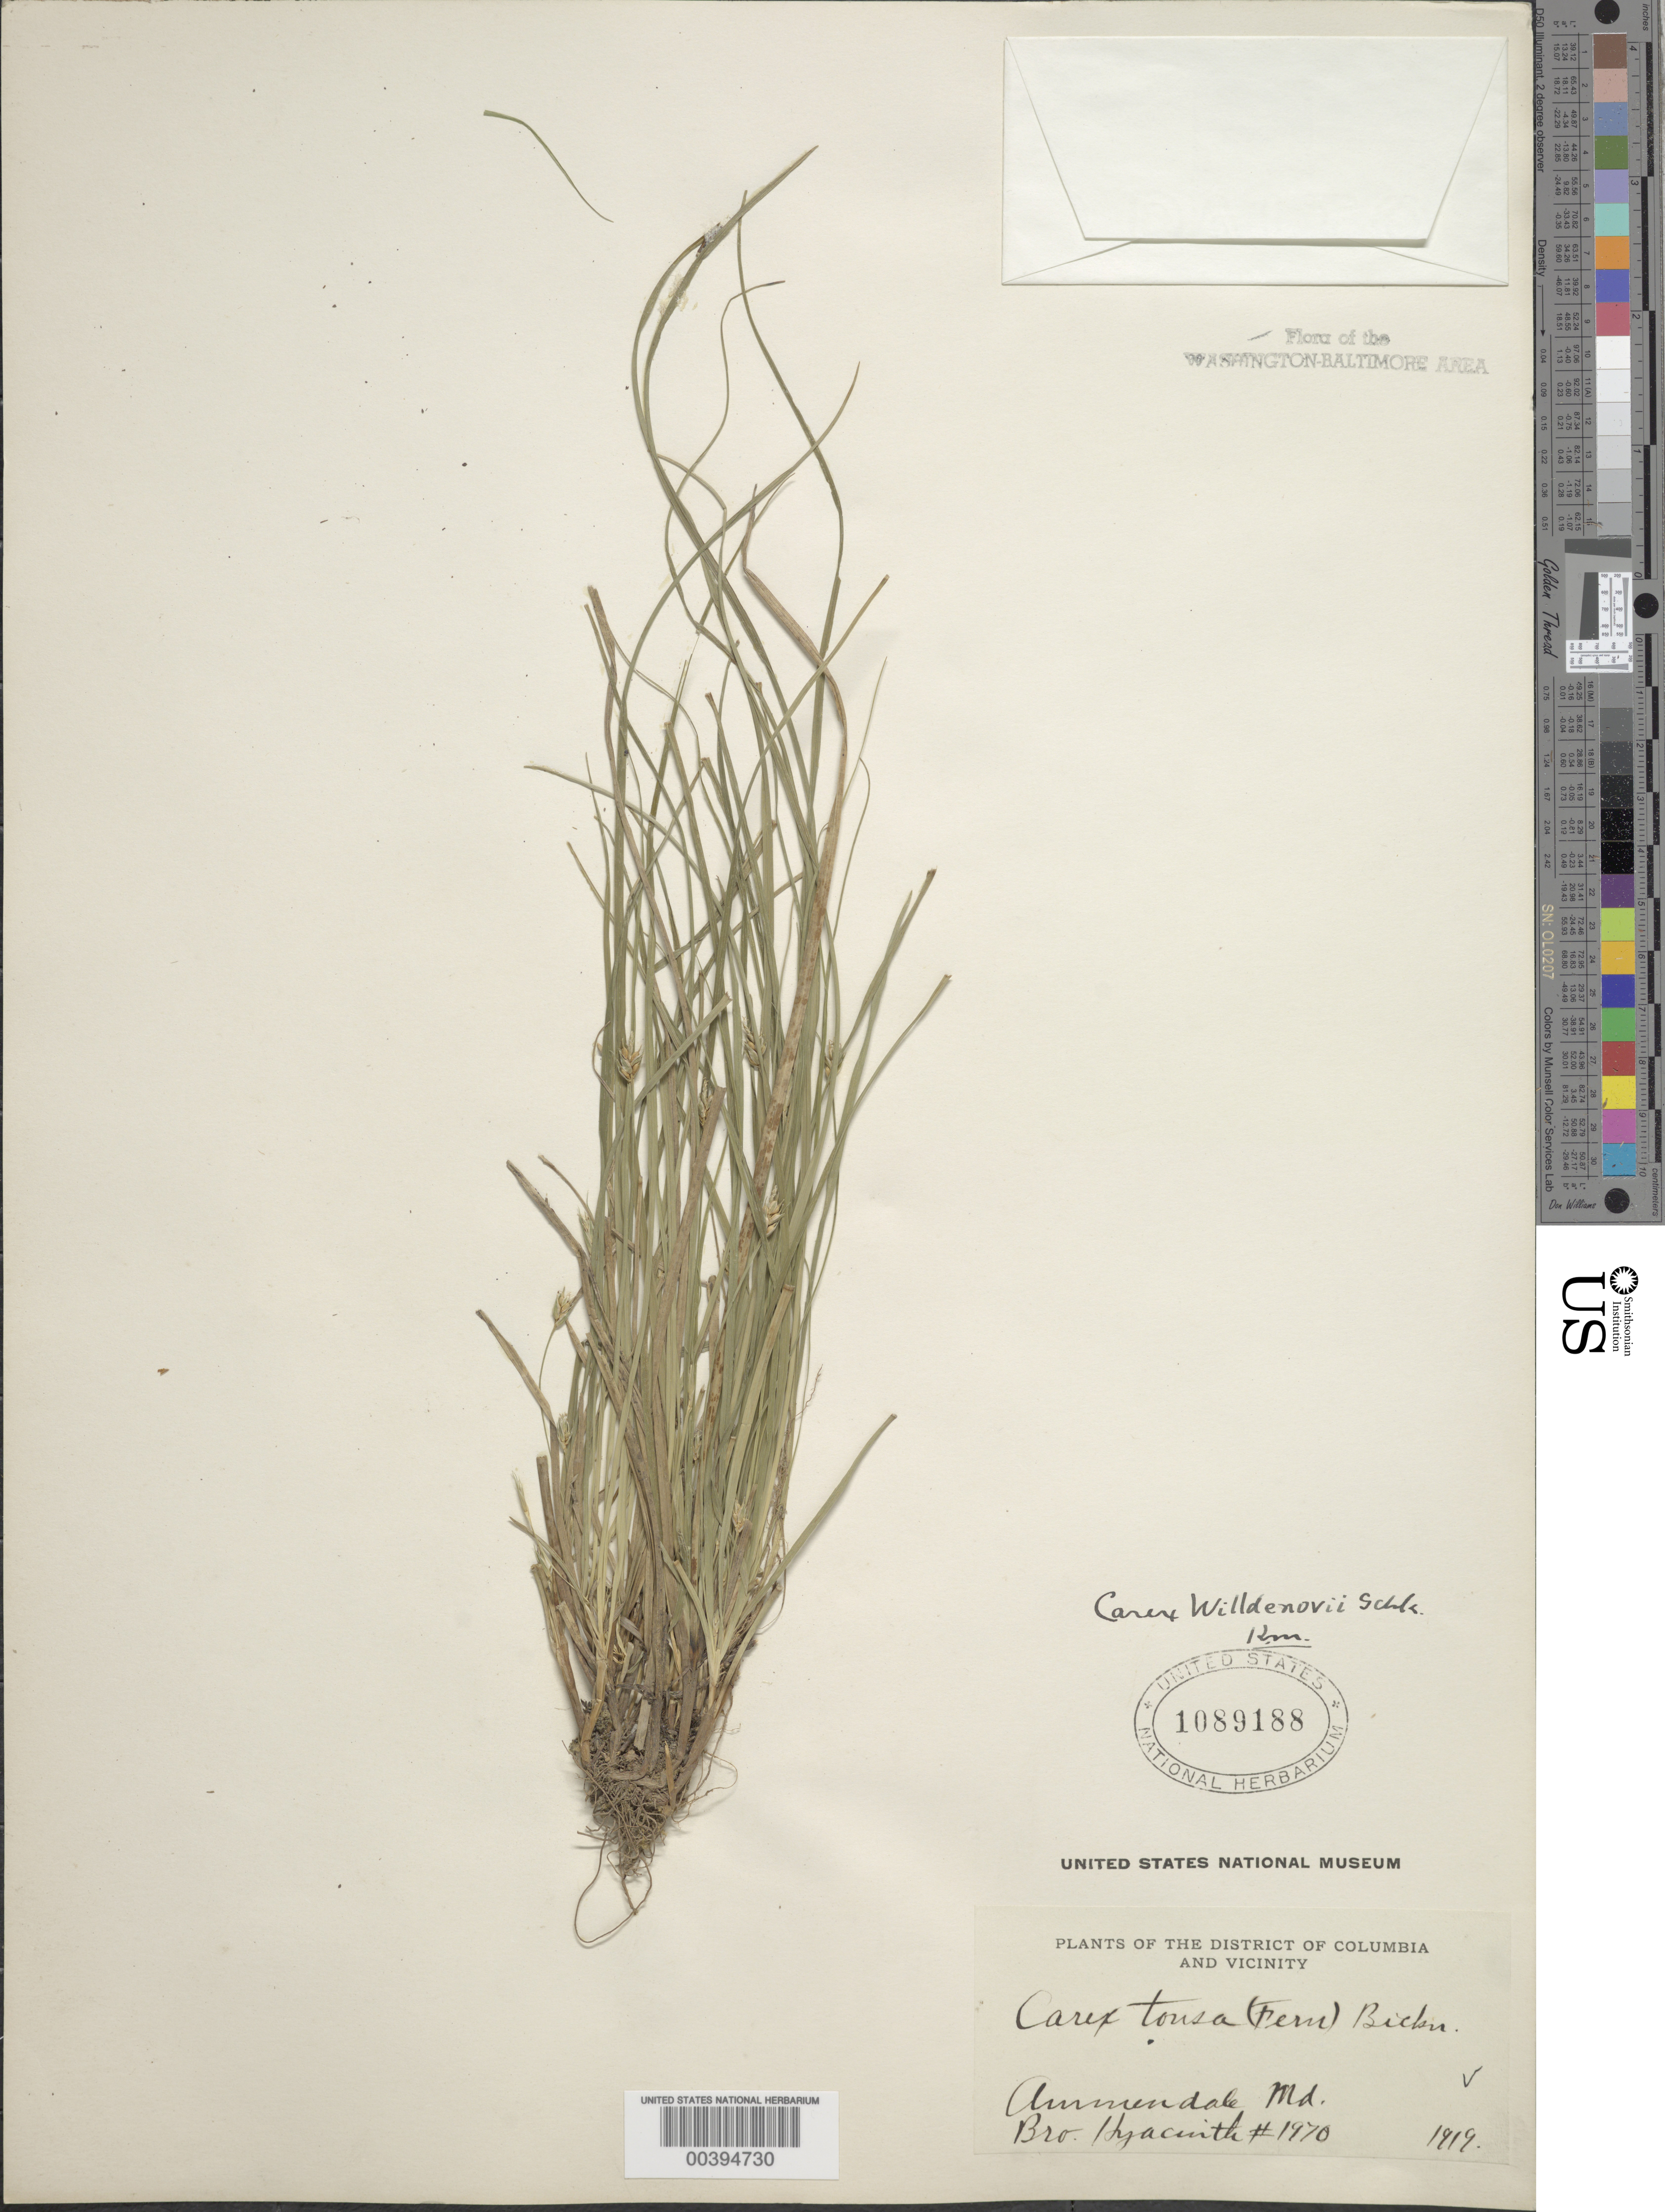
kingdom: Plantae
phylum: Tracheophyta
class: Liliopsida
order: Poales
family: Cyperaceae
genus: Carex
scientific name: Carex willdenowii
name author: Willd.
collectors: F. Hyacinth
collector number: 1970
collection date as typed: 1919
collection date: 1919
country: United States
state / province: Maryland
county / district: Prince George's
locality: Ammendale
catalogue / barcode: US 1089188